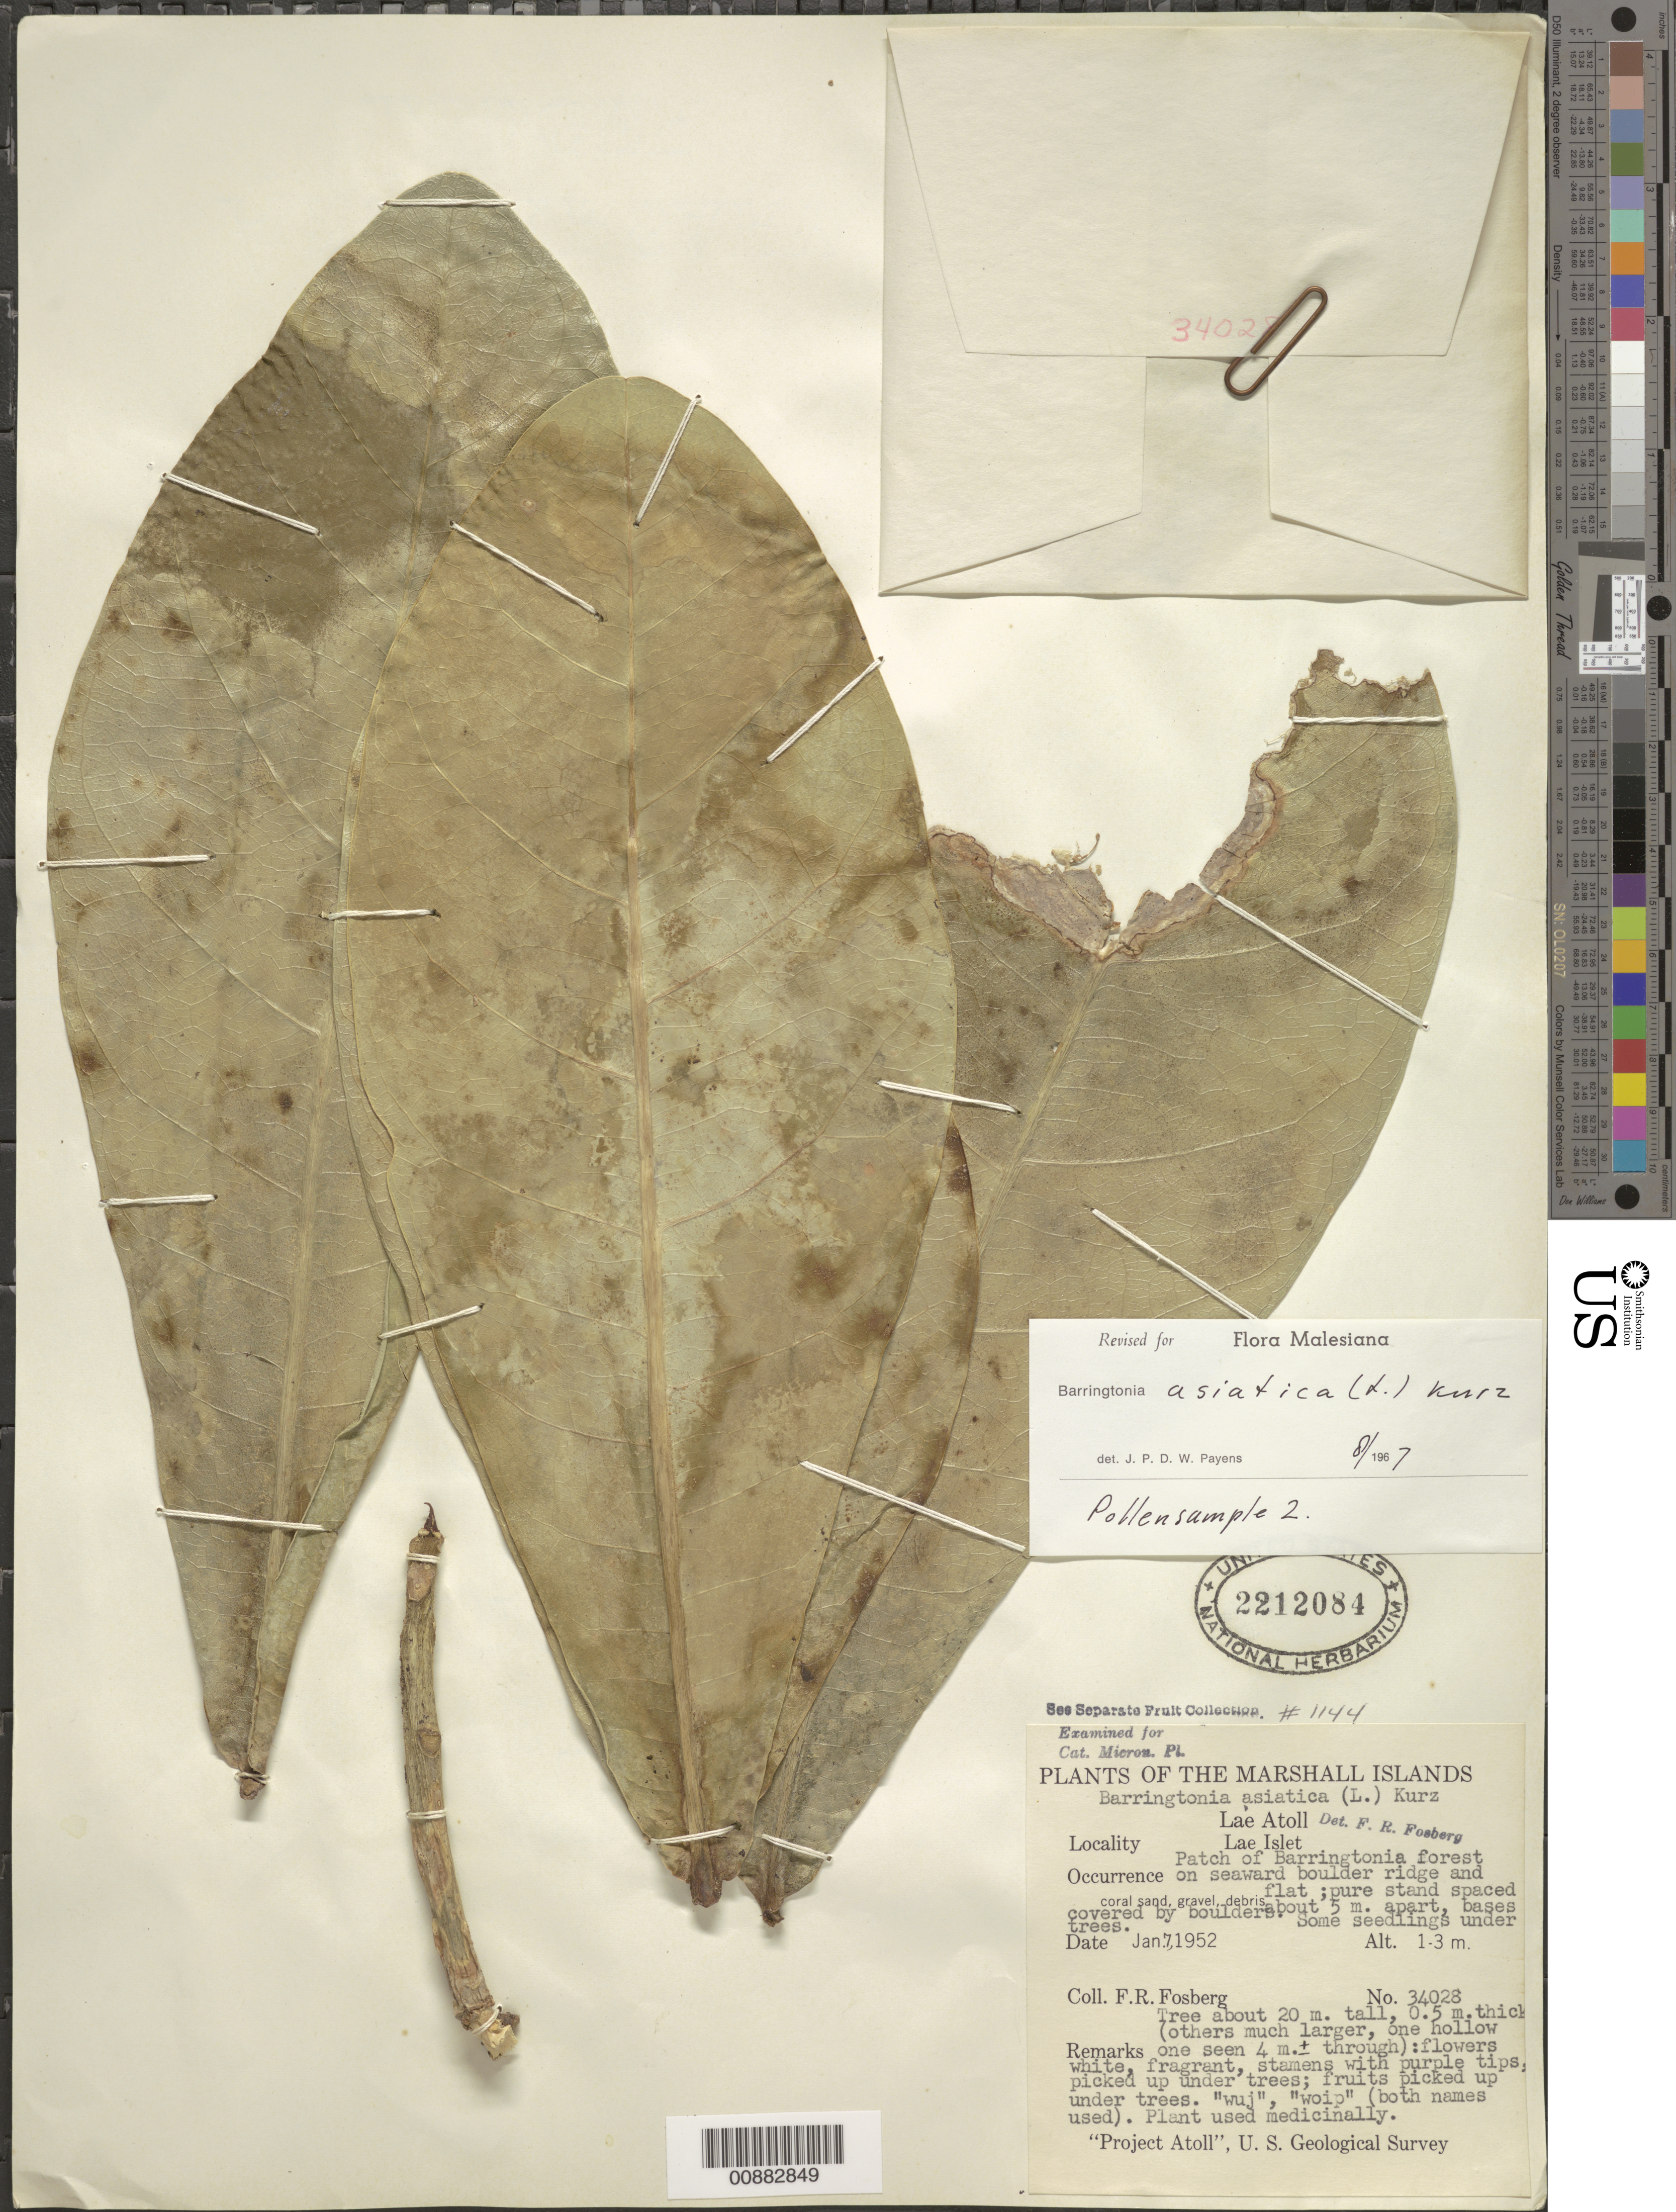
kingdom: Plantae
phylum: Tracheophyta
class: Magnoliopsida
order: Ericales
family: Lecythidaceae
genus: Barringtonia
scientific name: Barringtonia asiatica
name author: (L.) Kurz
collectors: F. R. Fosberg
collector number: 34028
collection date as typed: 07 Jan 1952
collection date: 1952-01-07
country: Marshall Islands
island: Lae Atoll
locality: Patch of Barringtonia forest on seaward boulder ridge and flat.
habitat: Pure stand spaced about 5m apart, bases covered by boulders. Some seedlings under trees.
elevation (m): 1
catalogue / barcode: US 2212084